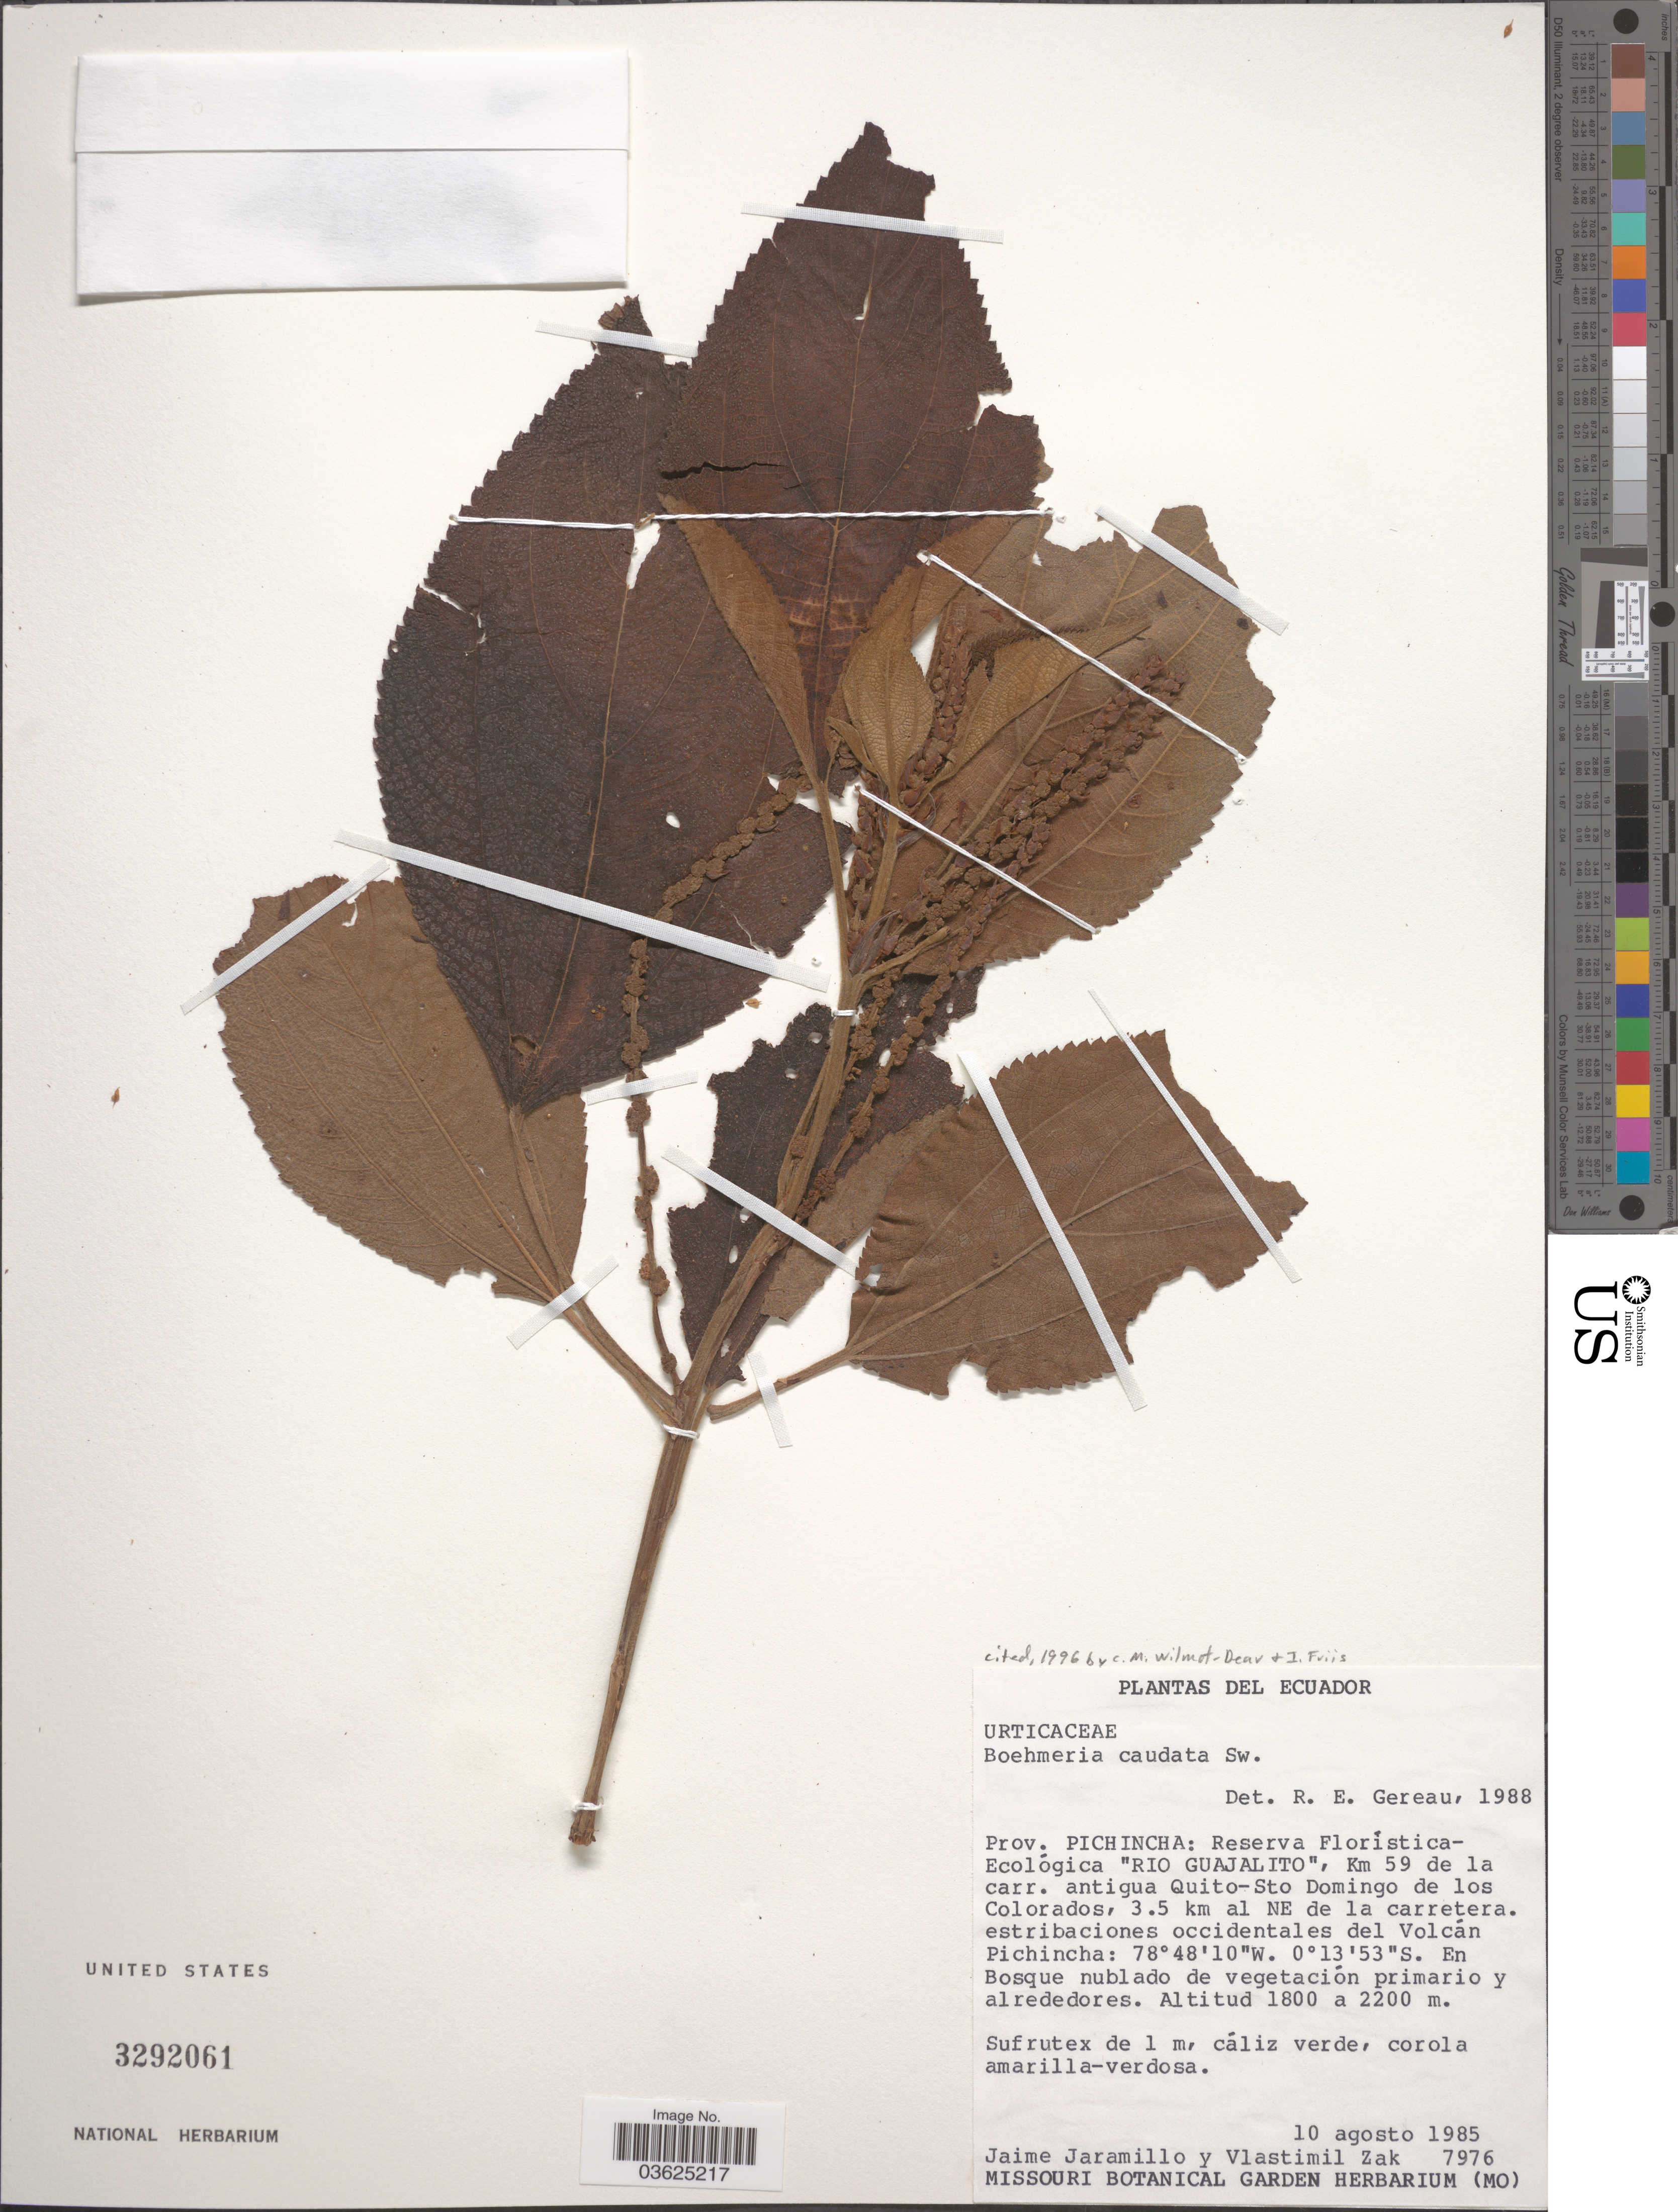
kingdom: Plantae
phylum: Tracheophyta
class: Magnoliopsida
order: Rosales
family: Urticaceae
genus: Boehmeria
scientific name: Boehmeria caudata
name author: Sw.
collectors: J. Jaramillo & V. Zak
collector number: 7976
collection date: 1985-08-10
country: Ecuador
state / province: Pichincha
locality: Reserva Florística-Ecológica "Rio Guajalito", Km 59 de la carr. antigua Quito-Sto Domingo de los Colorados, 3.5 km al NE de la carretera. estribaciones occidentales del Volcán Pichincha.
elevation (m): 1800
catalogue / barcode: US 3292061